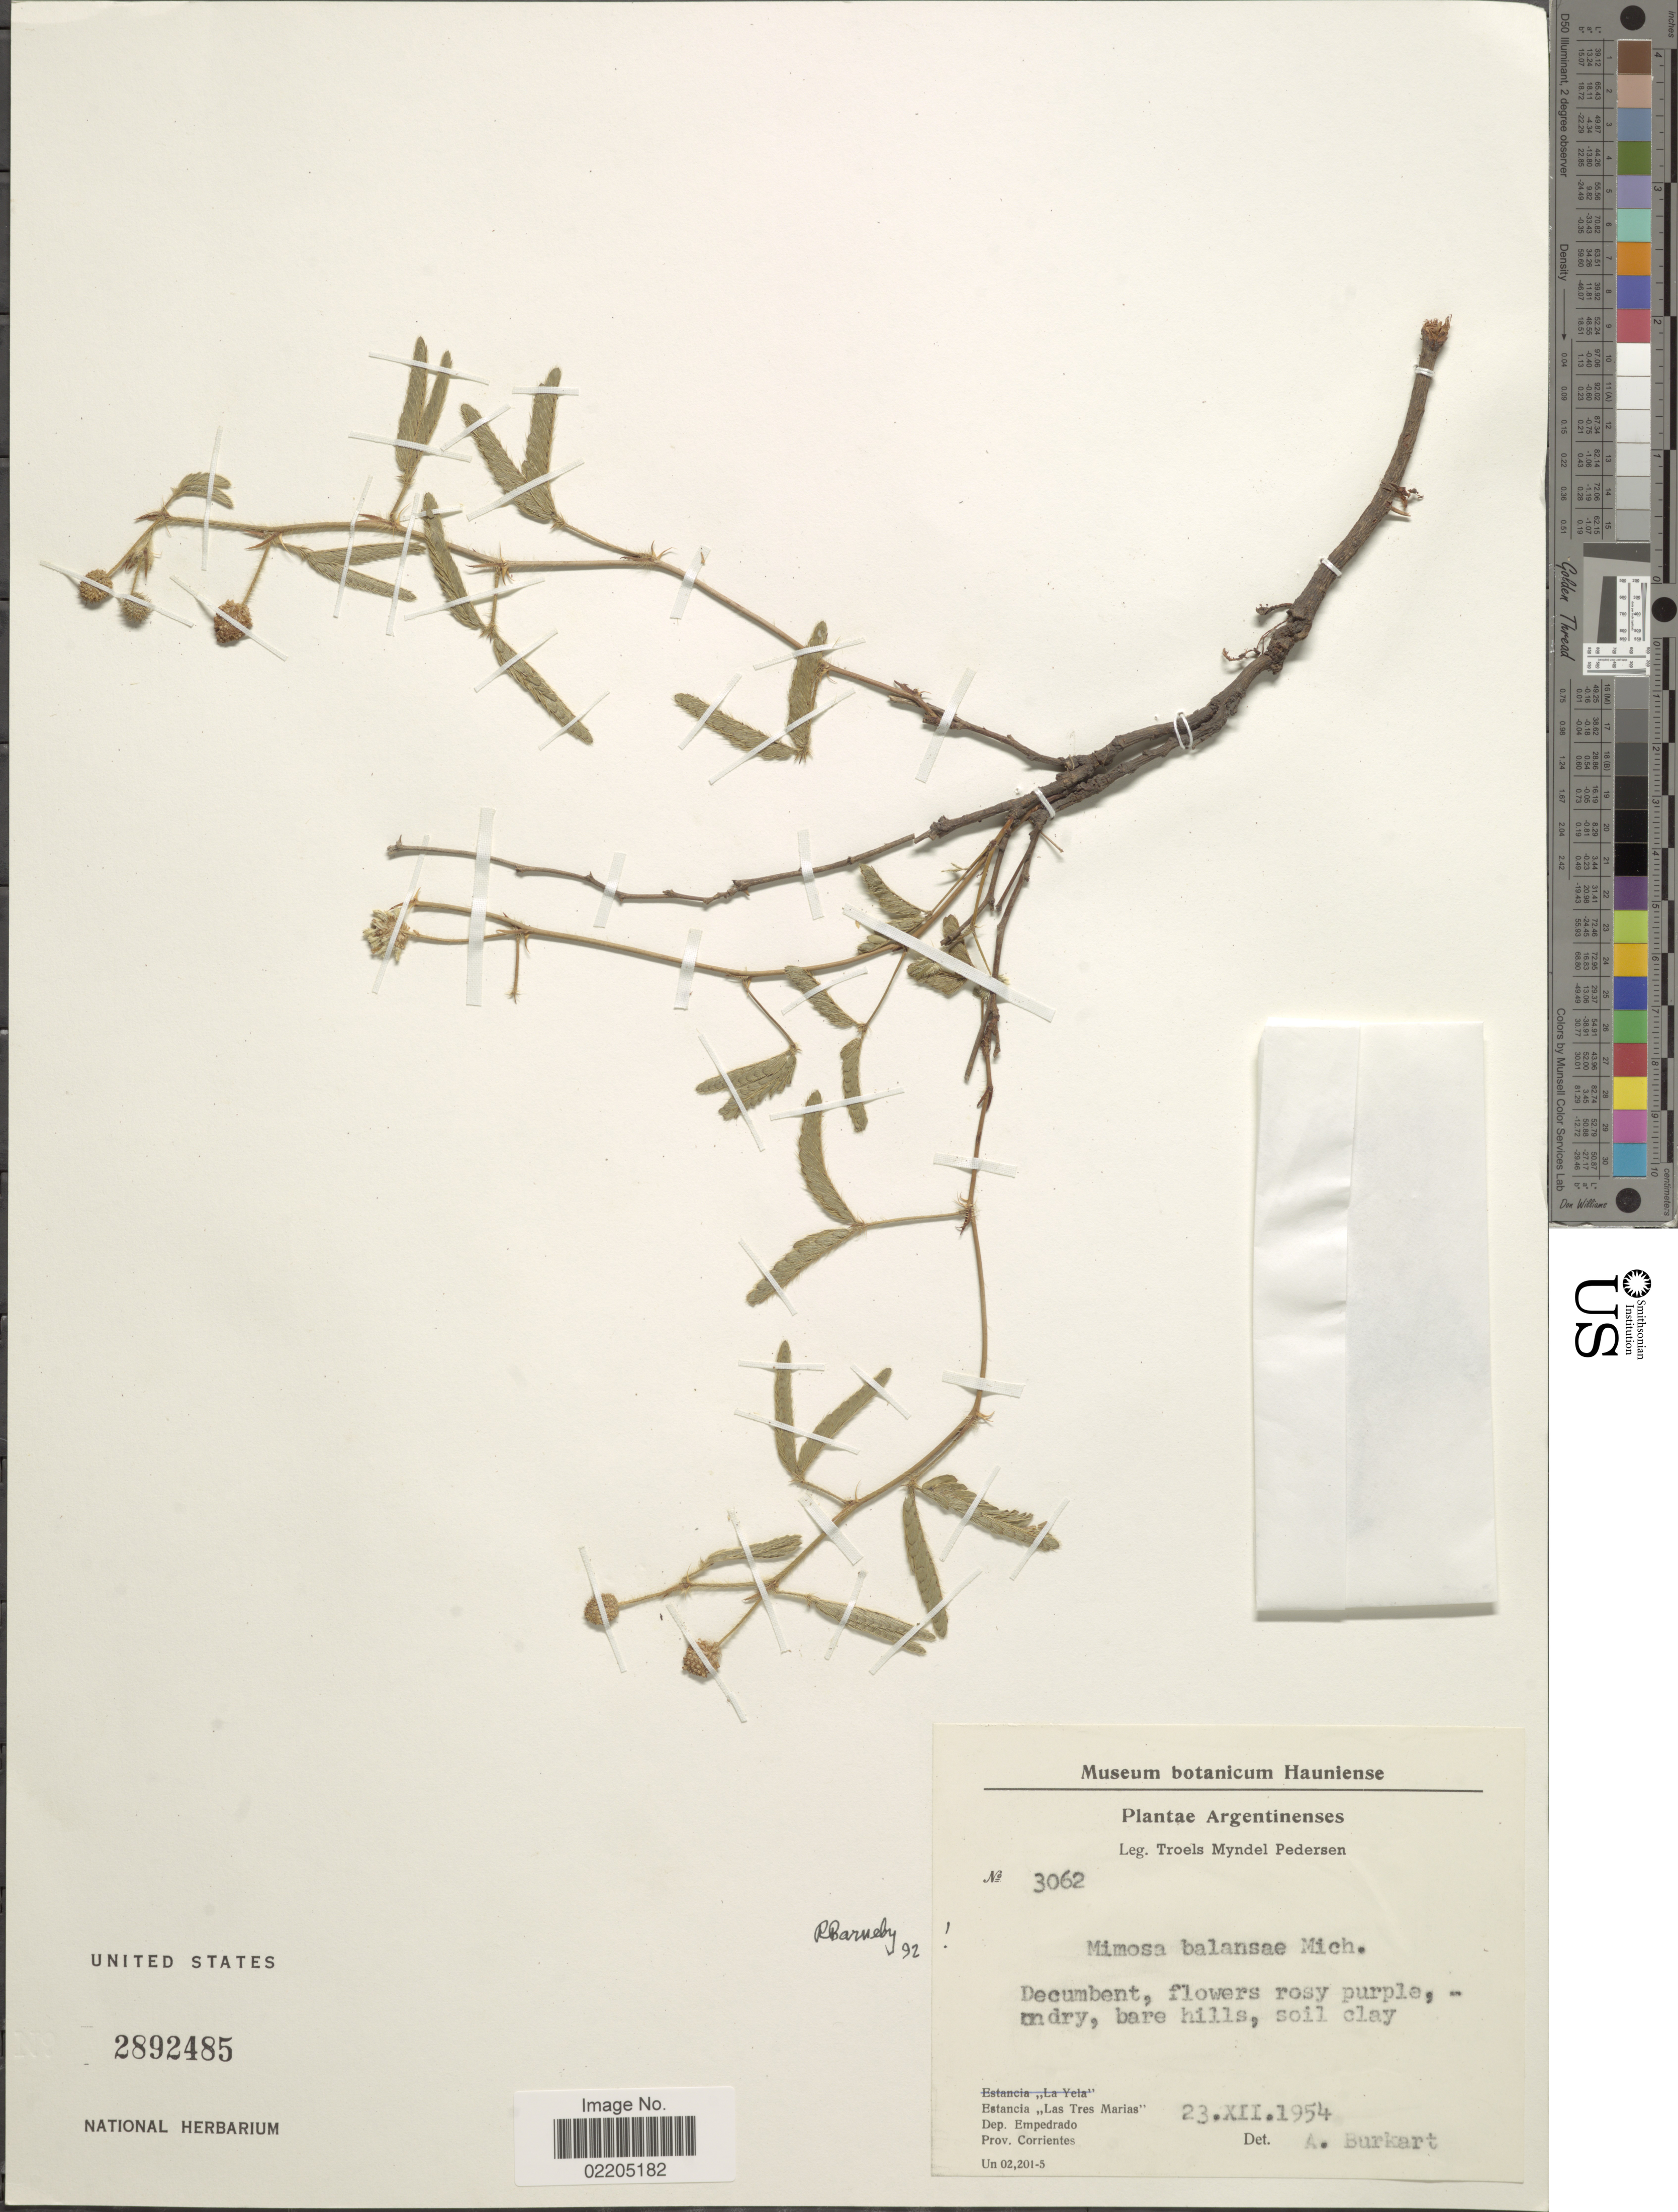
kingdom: Plantae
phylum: Tracheophyta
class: Magnoliopsida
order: Fabales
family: Fabaceae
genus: Mimosa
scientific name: Mimosa balansae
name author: Micheli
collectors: T. Pederson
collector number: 3062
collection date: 1954-12-23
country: Argentina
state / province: Corrientes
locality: Estancia "Las Tres Marias", Dep. Empedrado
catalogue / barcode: US 2892485